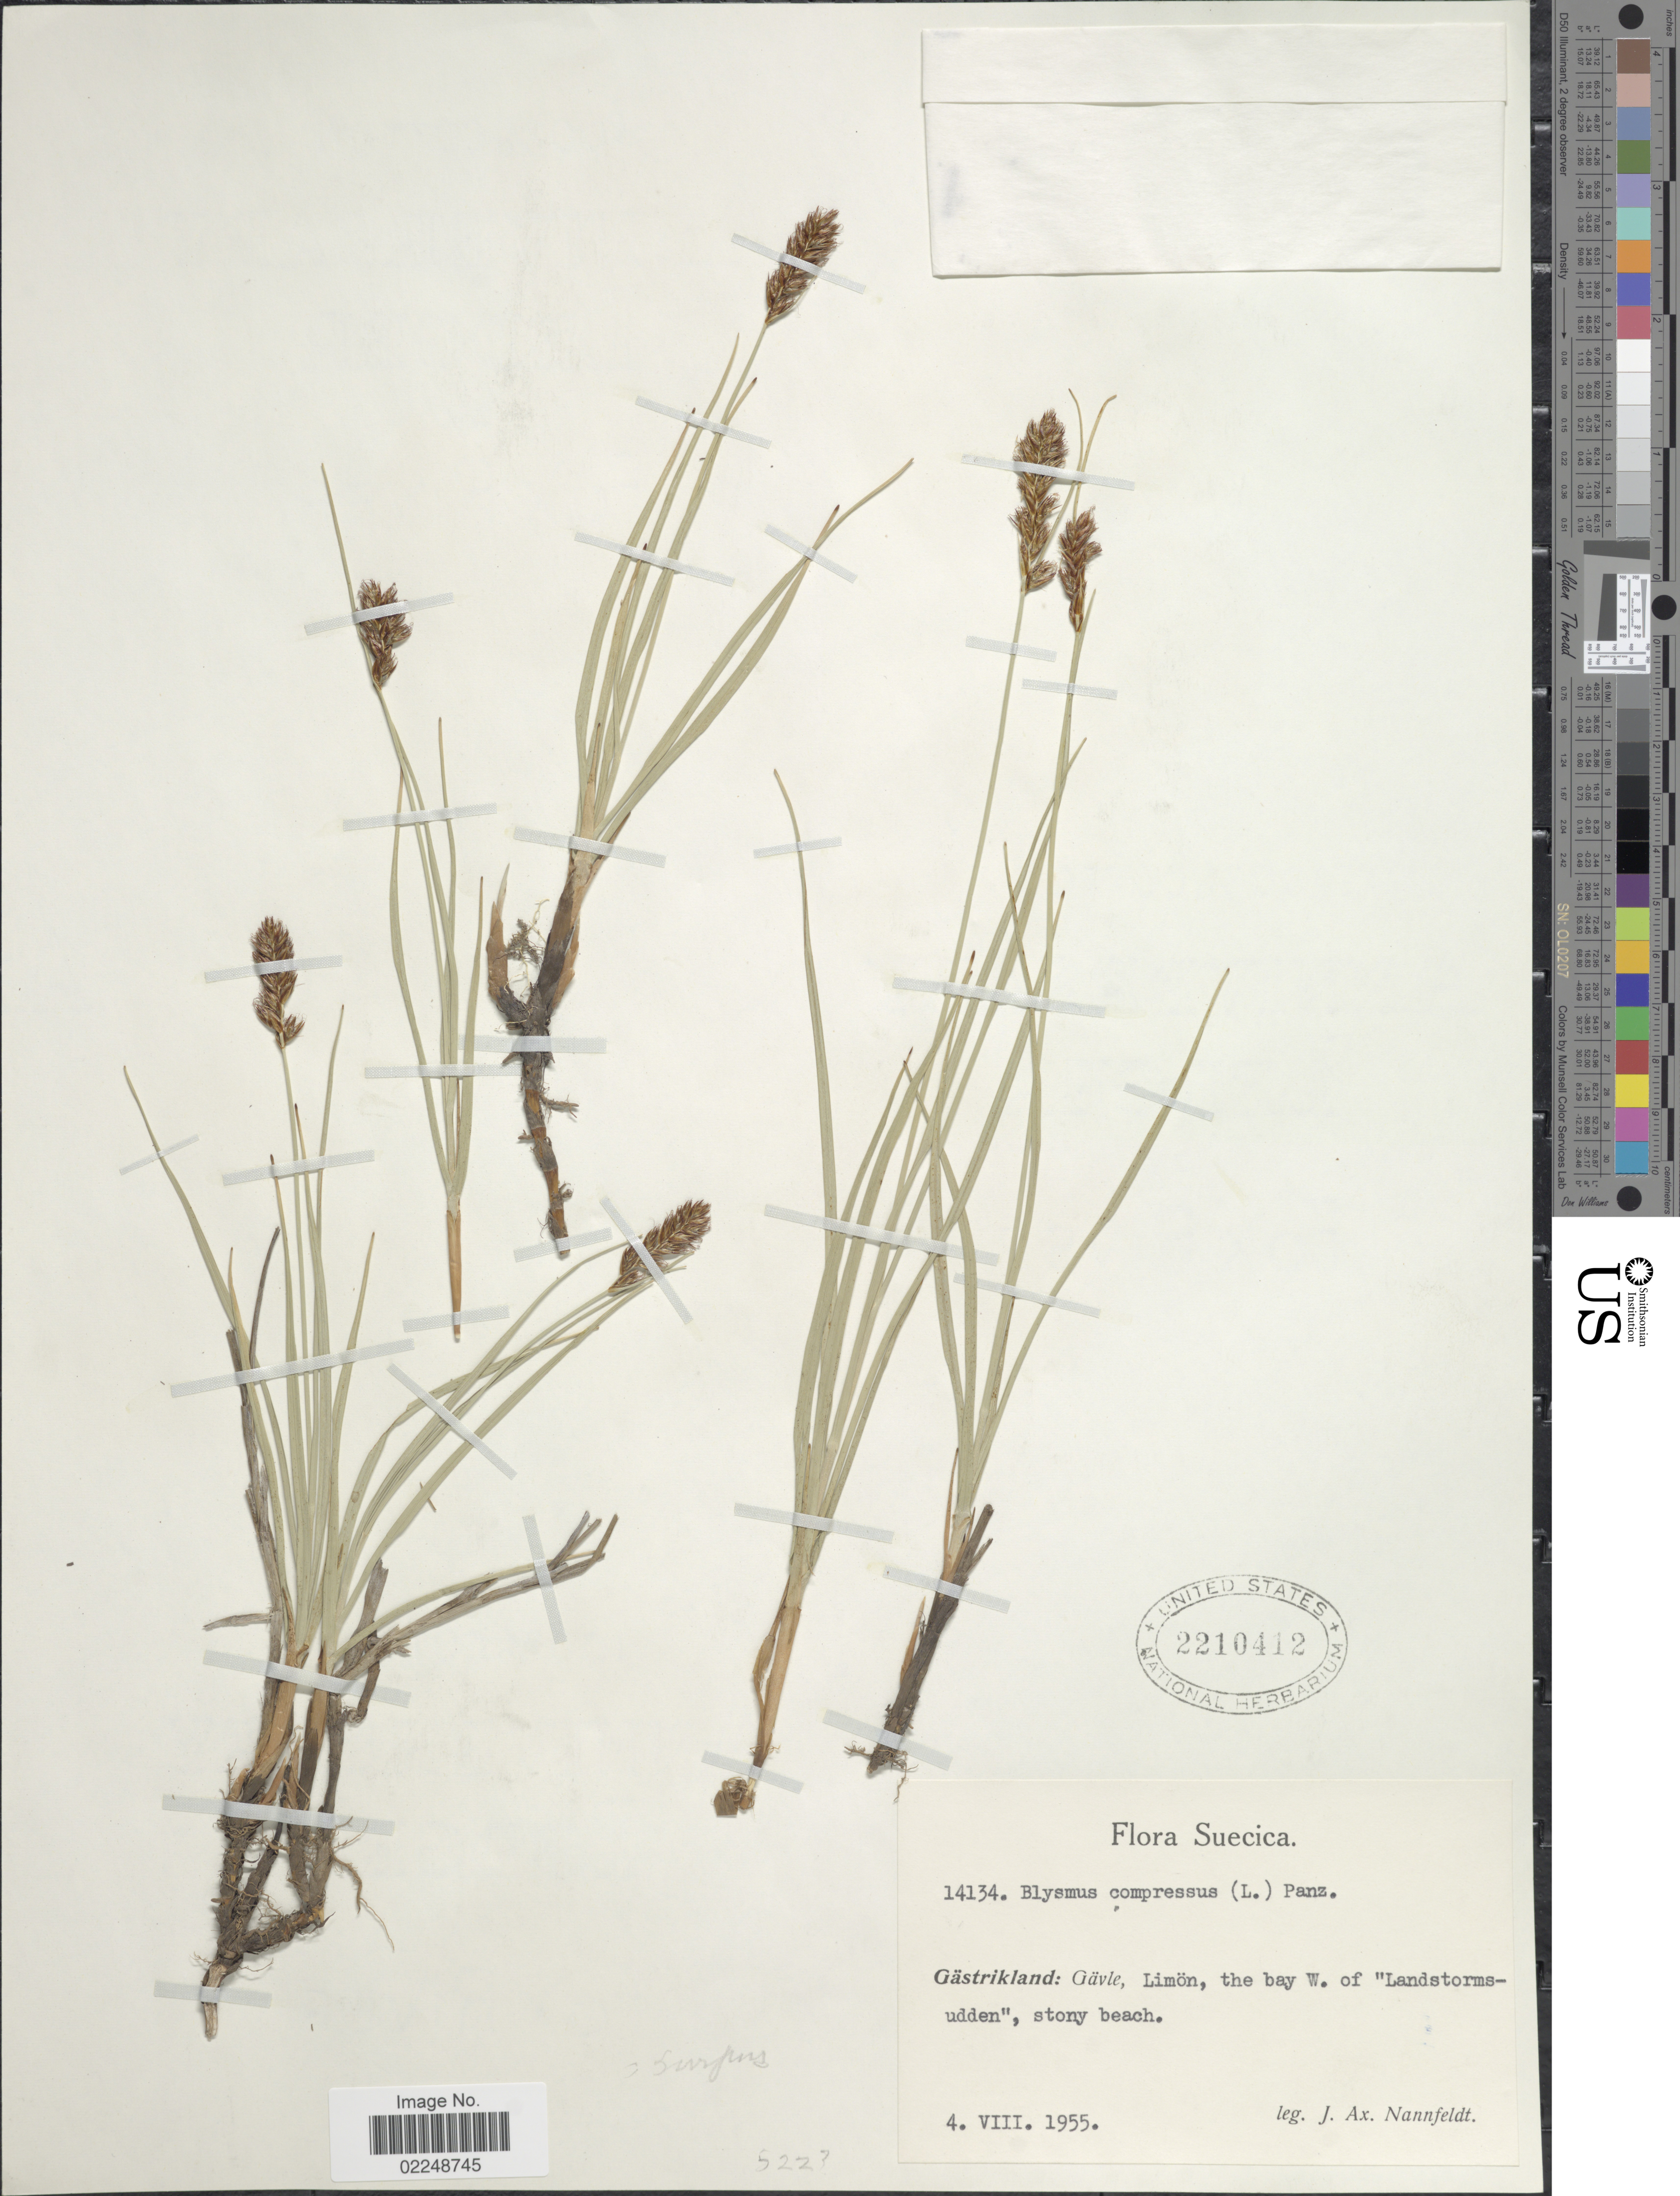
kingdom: Plantae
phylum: Tracheophyta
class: Liliopsida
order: Poales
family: Cyperaceae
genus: Blysmus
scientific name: Blysmus compressus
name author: (L.) Panzer ex Link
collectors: J. Nannfeldt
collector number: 14134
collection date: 1955-08-04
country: Sweden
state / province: Gavleborg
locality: Suecica, Gastrikland: Gavle, Limon, the bay W. of Landstormsudden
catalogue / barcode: US 2210412